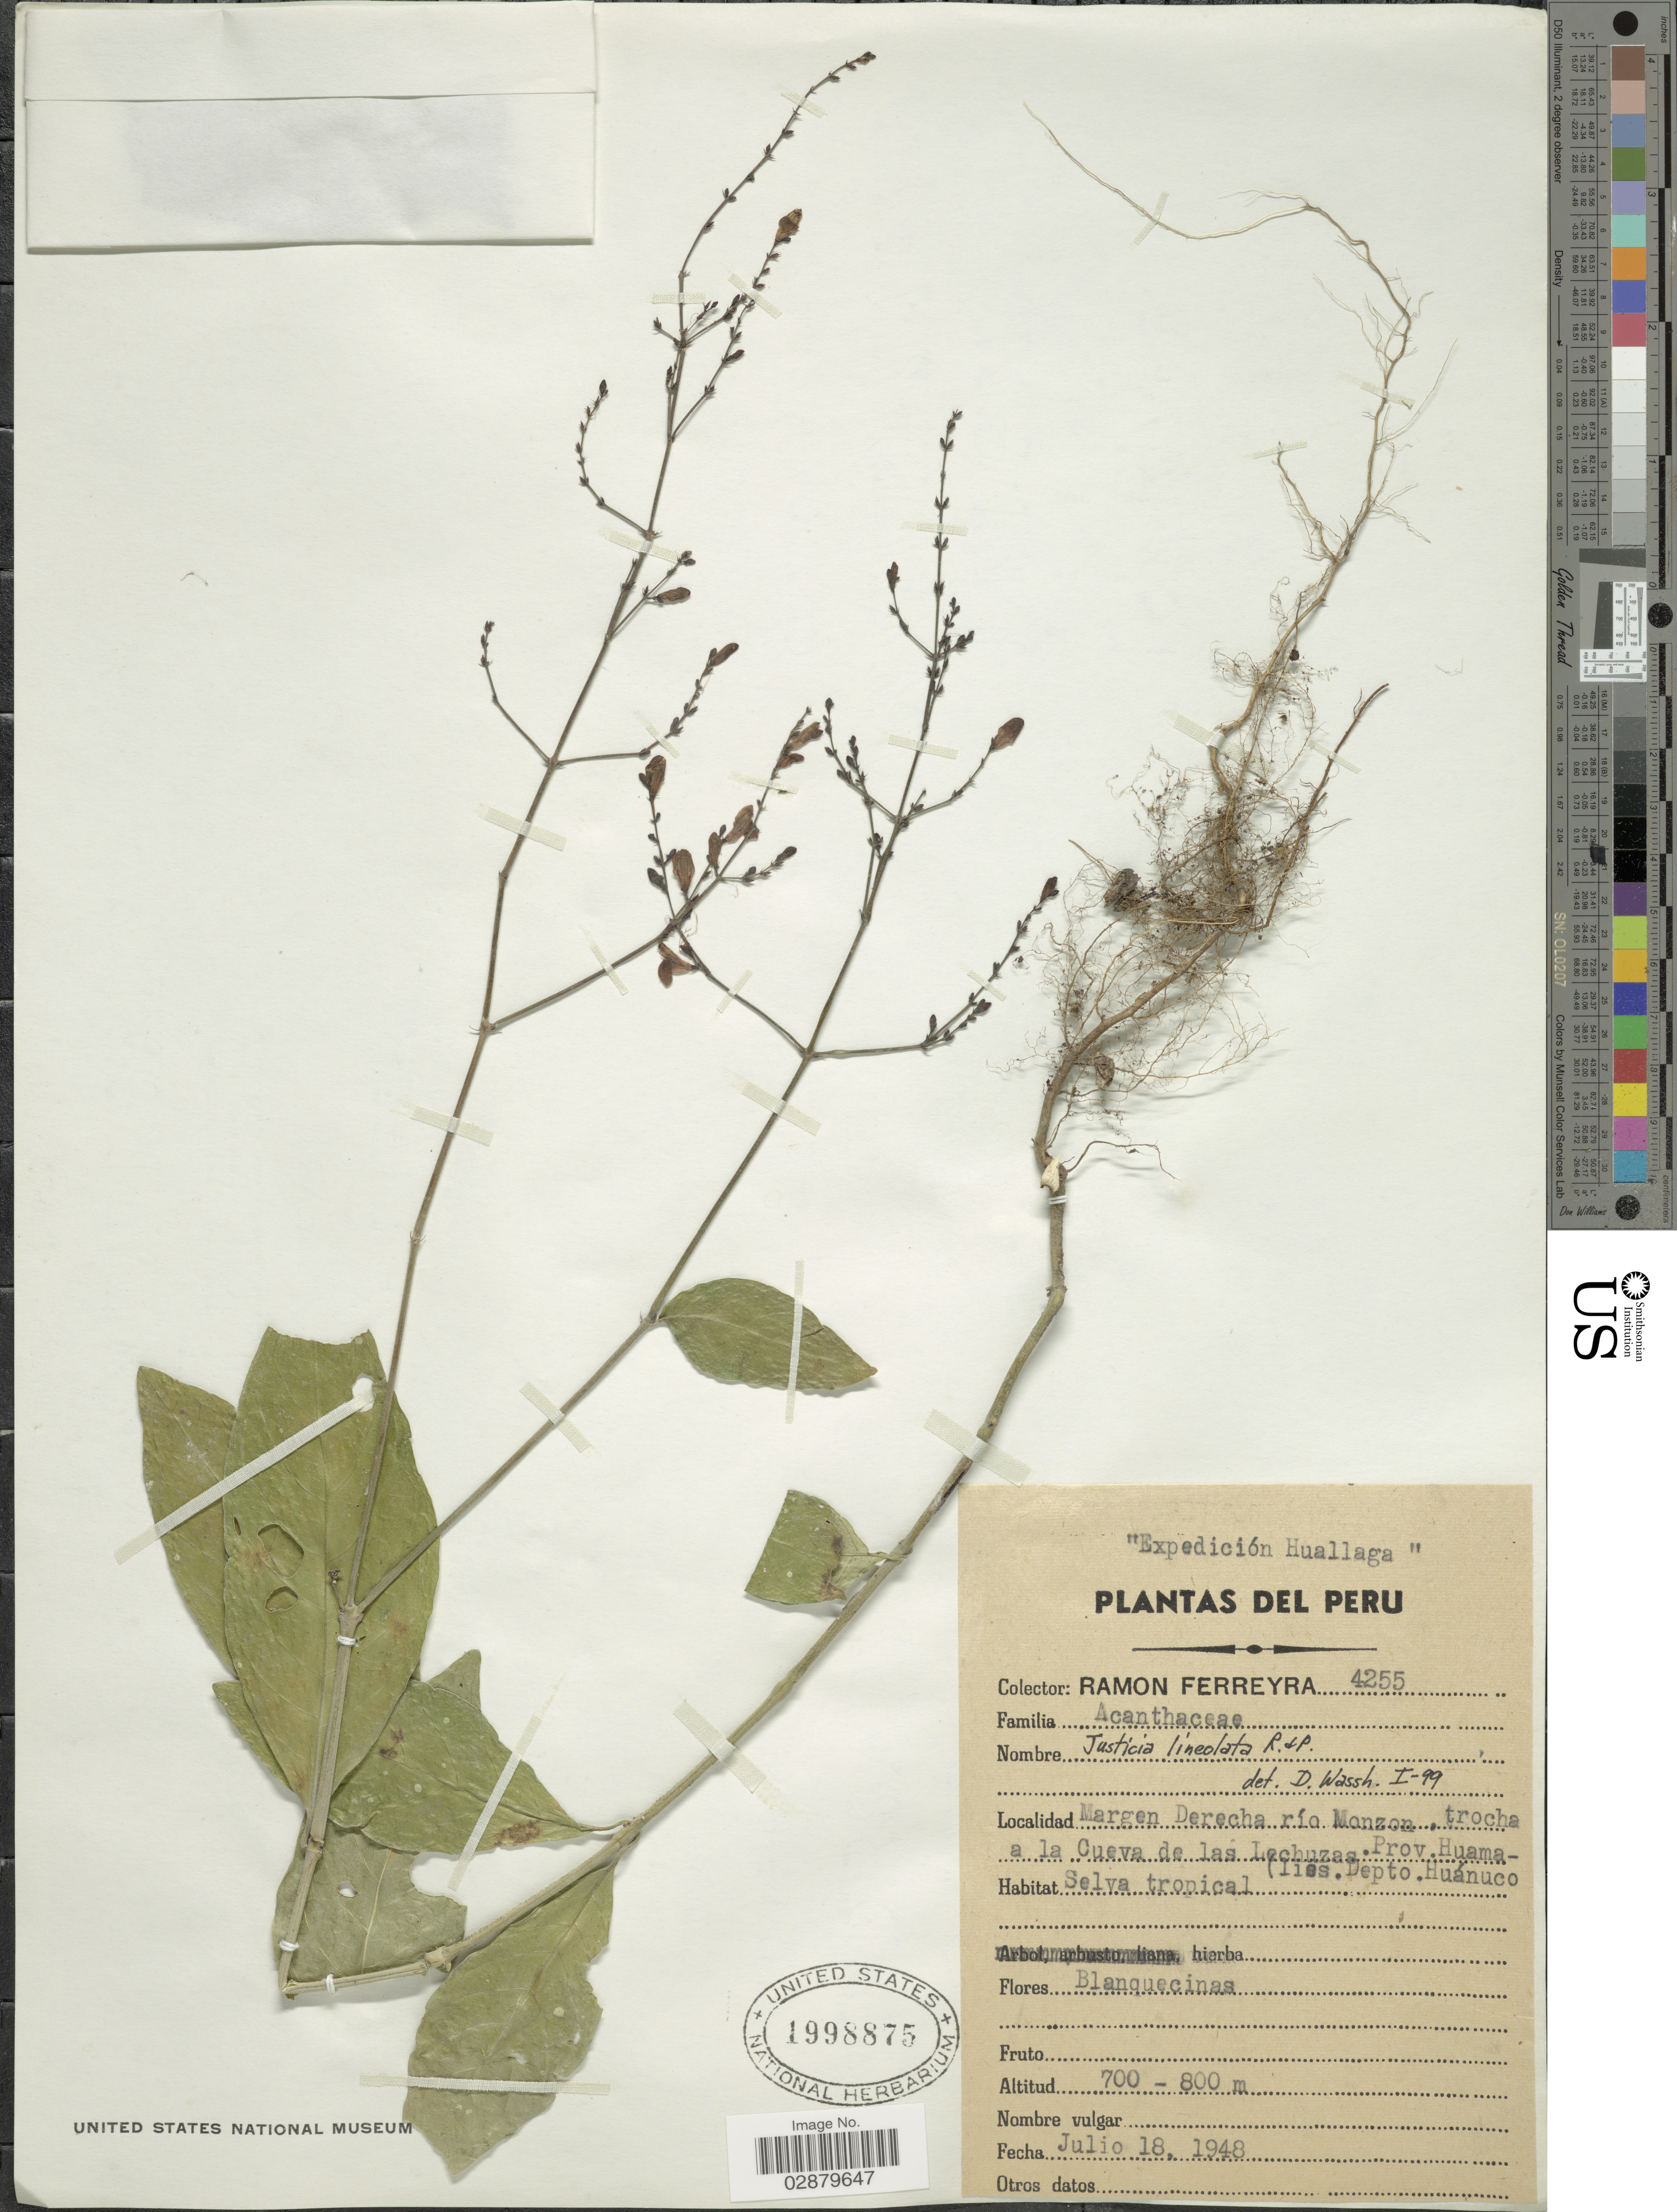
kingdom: Plantae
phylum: Tracheophyta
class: Magnoliopsida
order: Lamiales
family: Acanthaceae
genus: Justicia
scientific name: Justicia lineolata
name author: Ruiz & Pav.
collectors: R. A. Ferreyra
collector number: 4255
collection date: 1948-07-18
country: Peru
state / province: Huánuco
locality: Margen Derecha río Monzon, trocha a la Cueva de las Lechuzas. Prov. Huamalies. Depto. Huánuco.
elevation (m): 700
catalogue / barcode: US 1998875